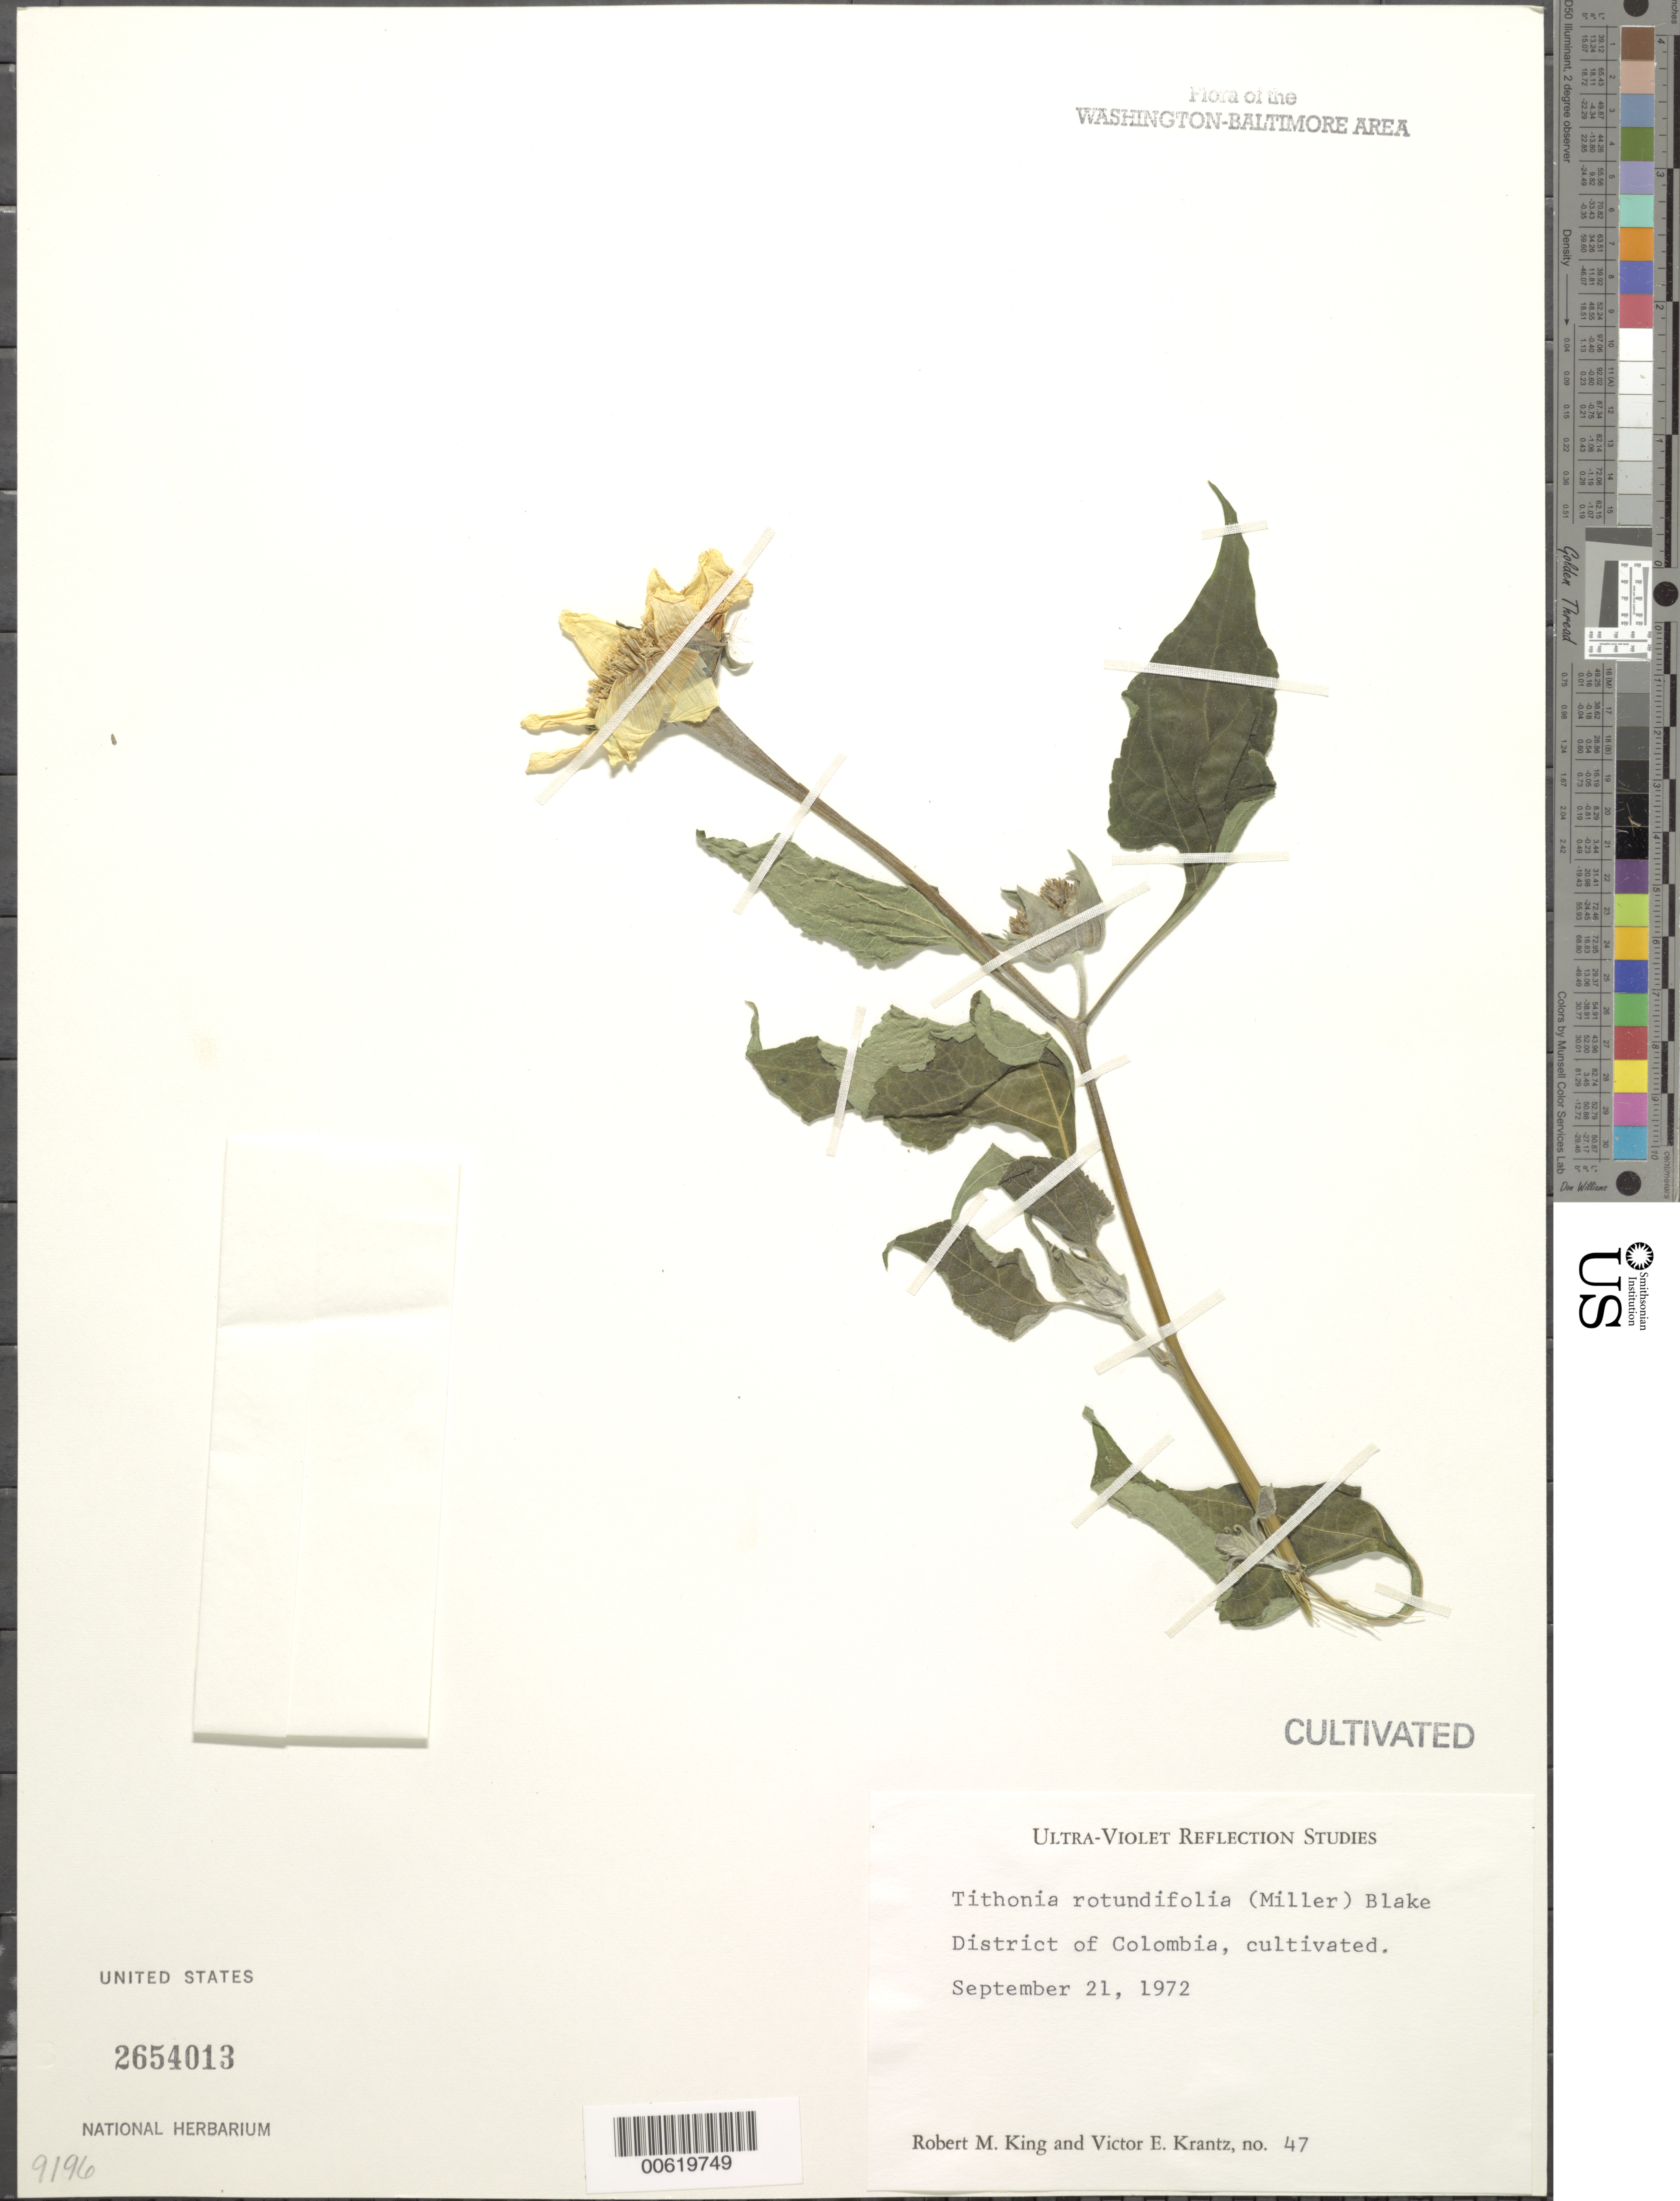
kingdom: Plantae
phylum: Tracheophyta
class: Magnoliopsida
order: Asterales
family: Asteraceae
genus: Tithonia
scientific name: Tithonia rotundifolia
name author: (Mill.) S.F. Blake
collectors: R. M. King & V. Krantz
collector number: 47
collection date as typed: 21 Sep 1972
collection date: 1972-09-21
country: United States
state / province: District of Columbia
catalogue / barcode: US 2654013